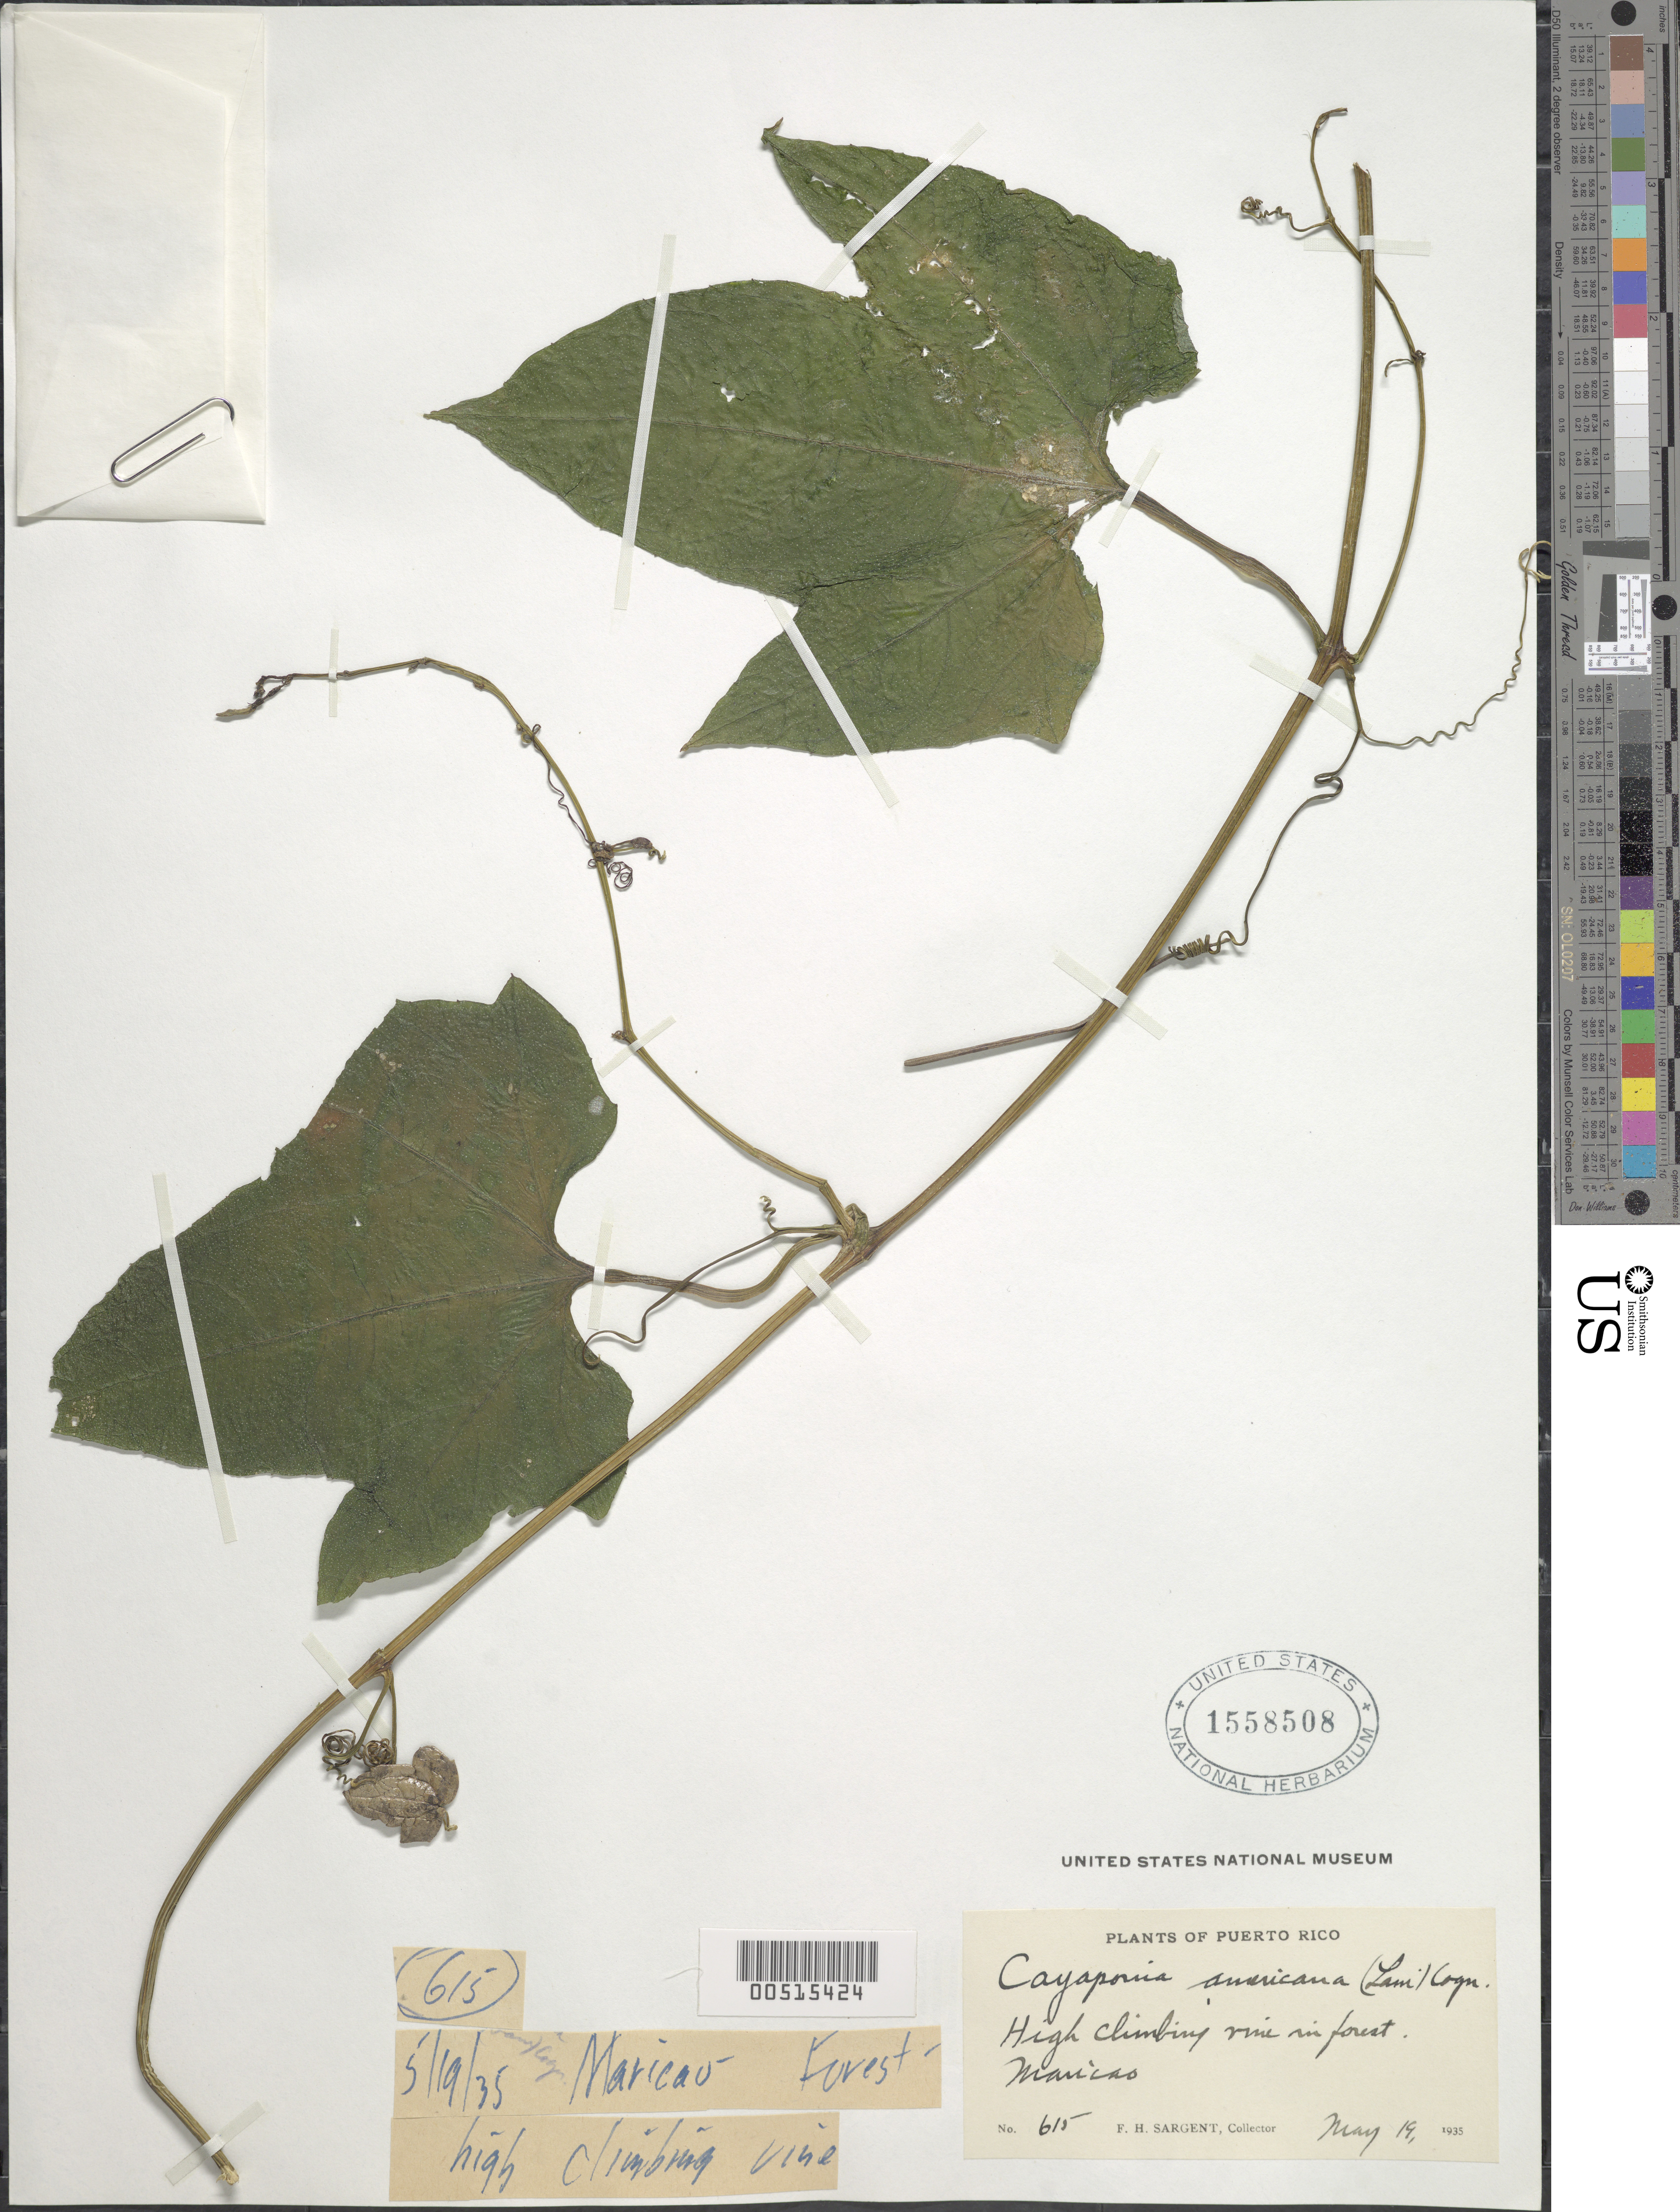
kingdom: Plantae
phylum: Tracheophyta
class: Magnoliopsida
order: Cucurbitales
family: Cucurbitaceae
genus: Cayaponia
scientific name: Cayaponia americana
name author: (Lam.) Cogn.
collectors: F. H. Sargent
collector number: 615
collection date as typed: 19 May 1935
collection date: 1935-05-19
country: Puerto Rico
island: Greater Antilles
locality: Maricao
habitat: High climbing vine in forest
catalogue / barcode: US 1558508